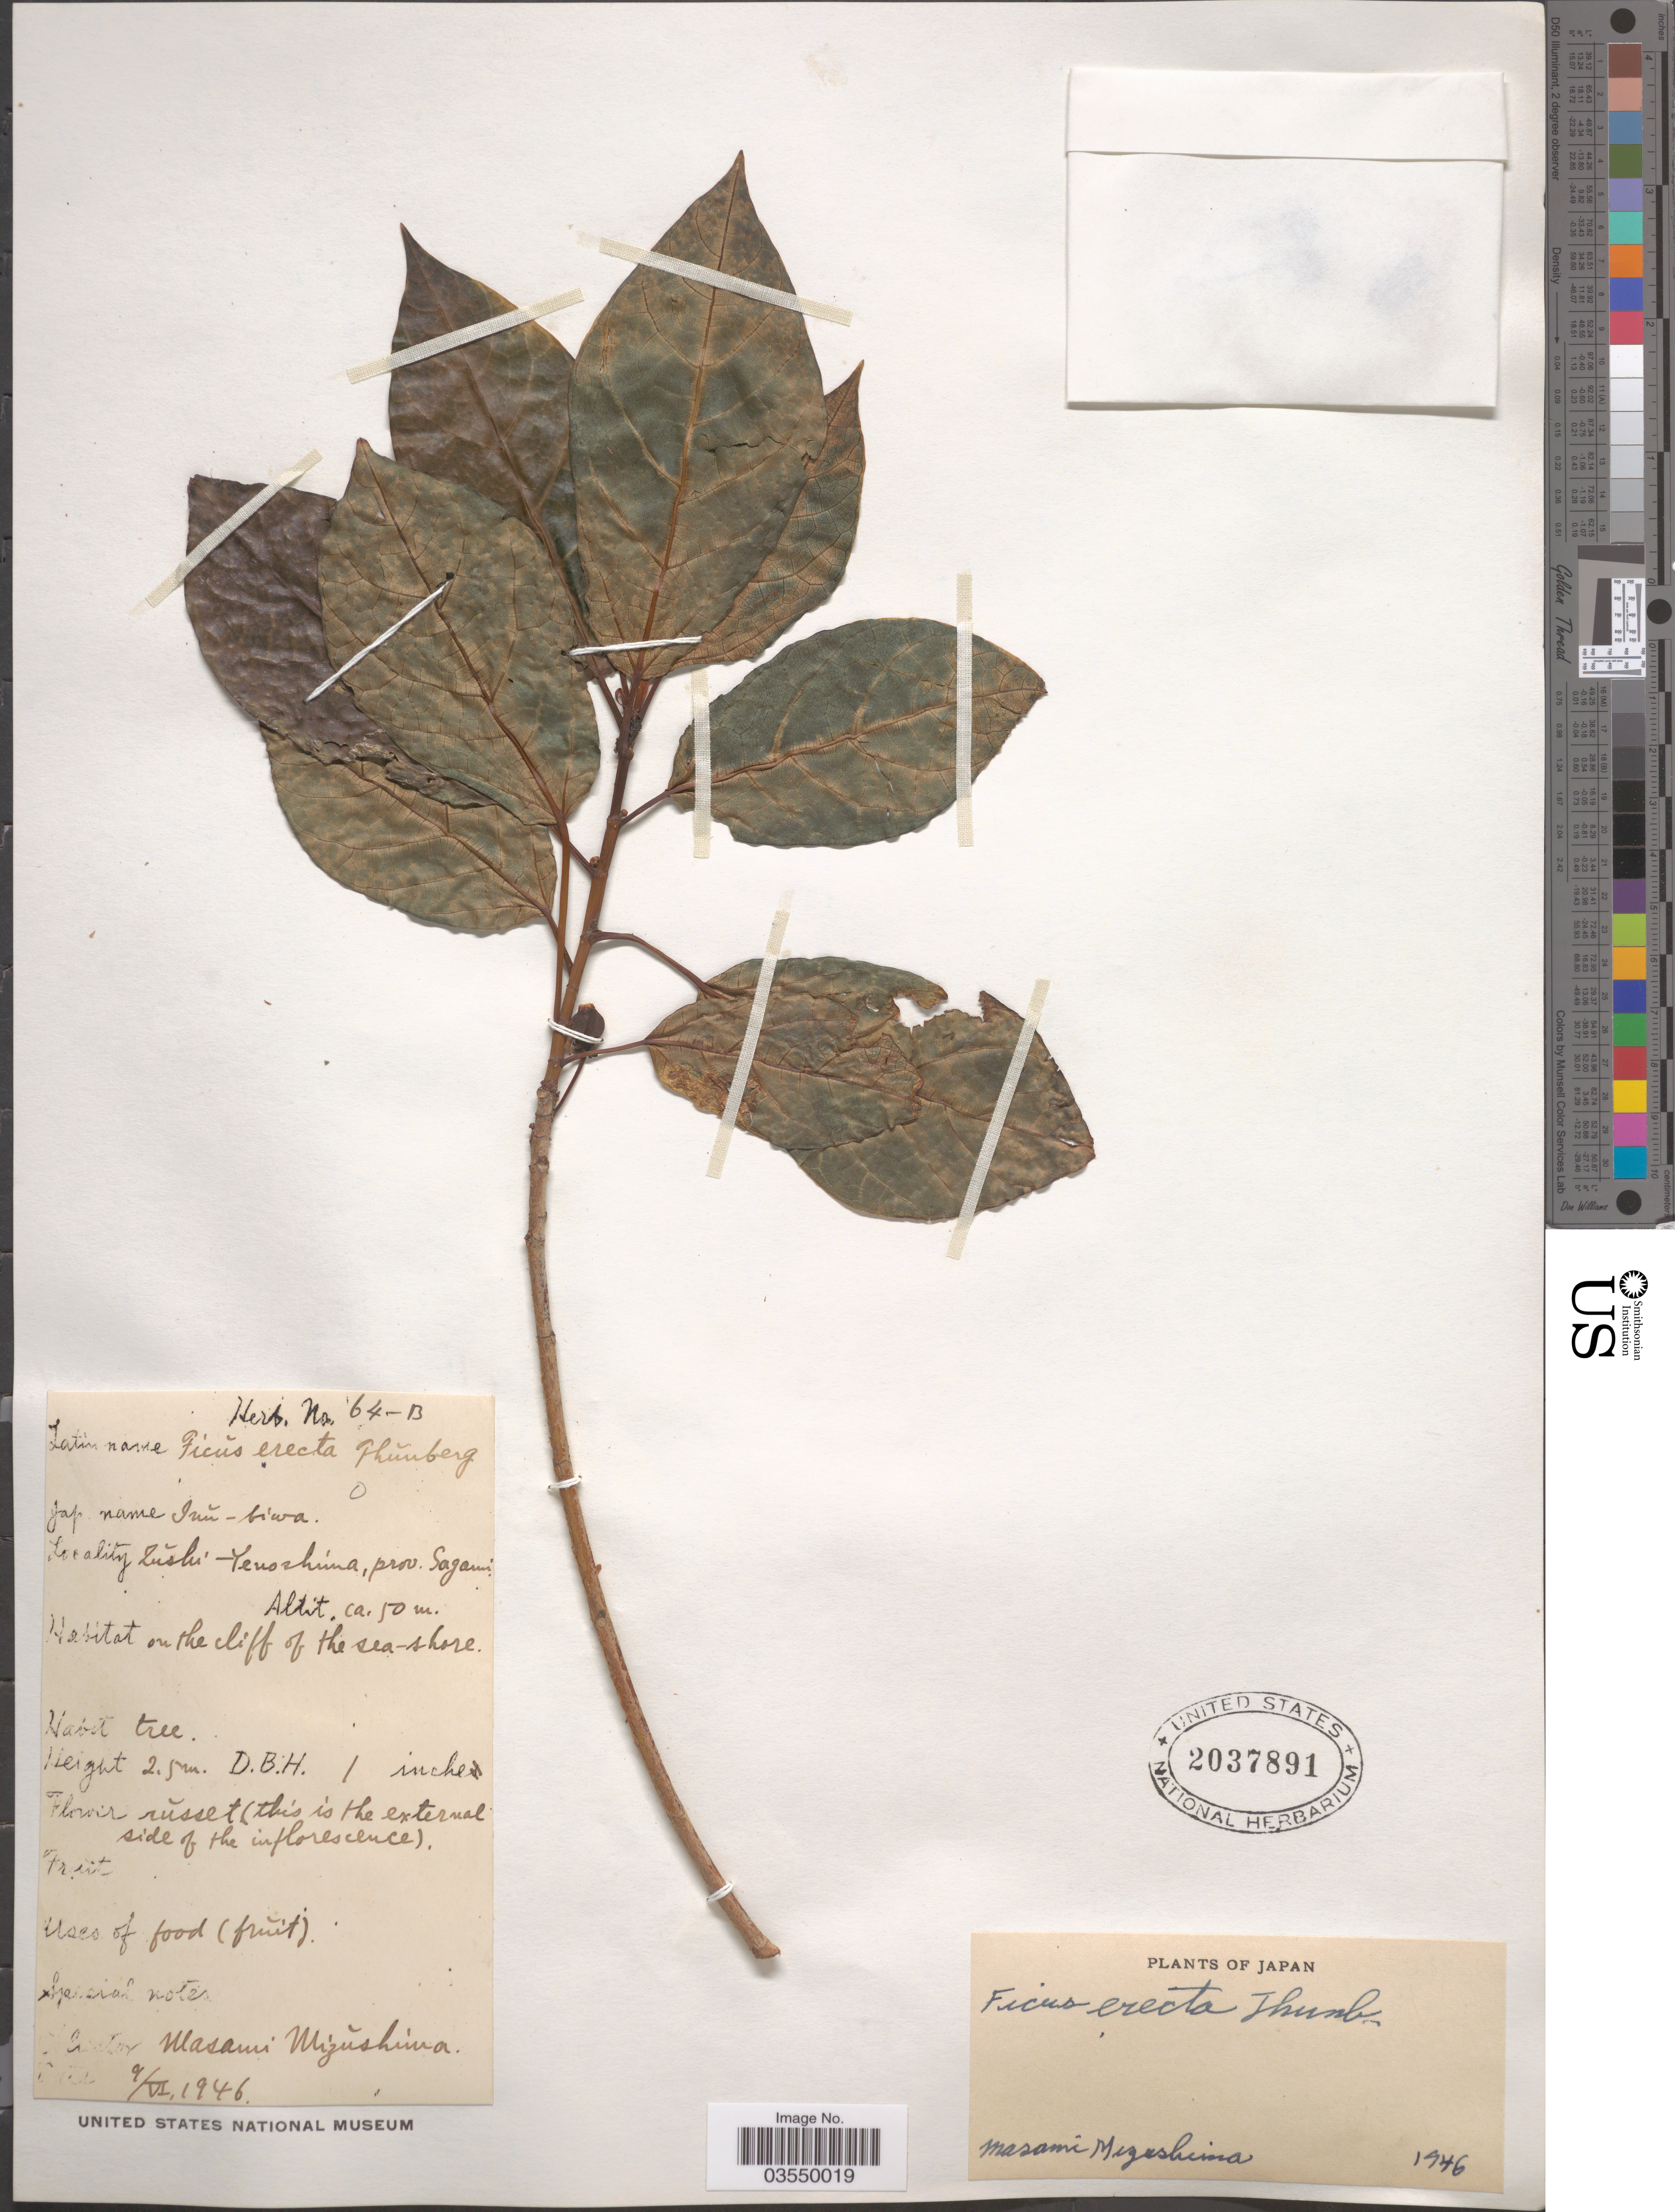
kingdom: Plantae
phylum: Tracheophyta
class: Magnoliopsida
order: Rosales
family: Moraceae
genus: Ficus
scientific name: Ficus erecta var. erecta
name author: Thunb.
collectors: M. Mizushima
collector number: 64-B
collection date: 1946-06-09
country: Japan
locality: Zŭshi-Yenoshima, prov. Sagami.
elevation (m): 50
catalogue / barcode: US 2037891